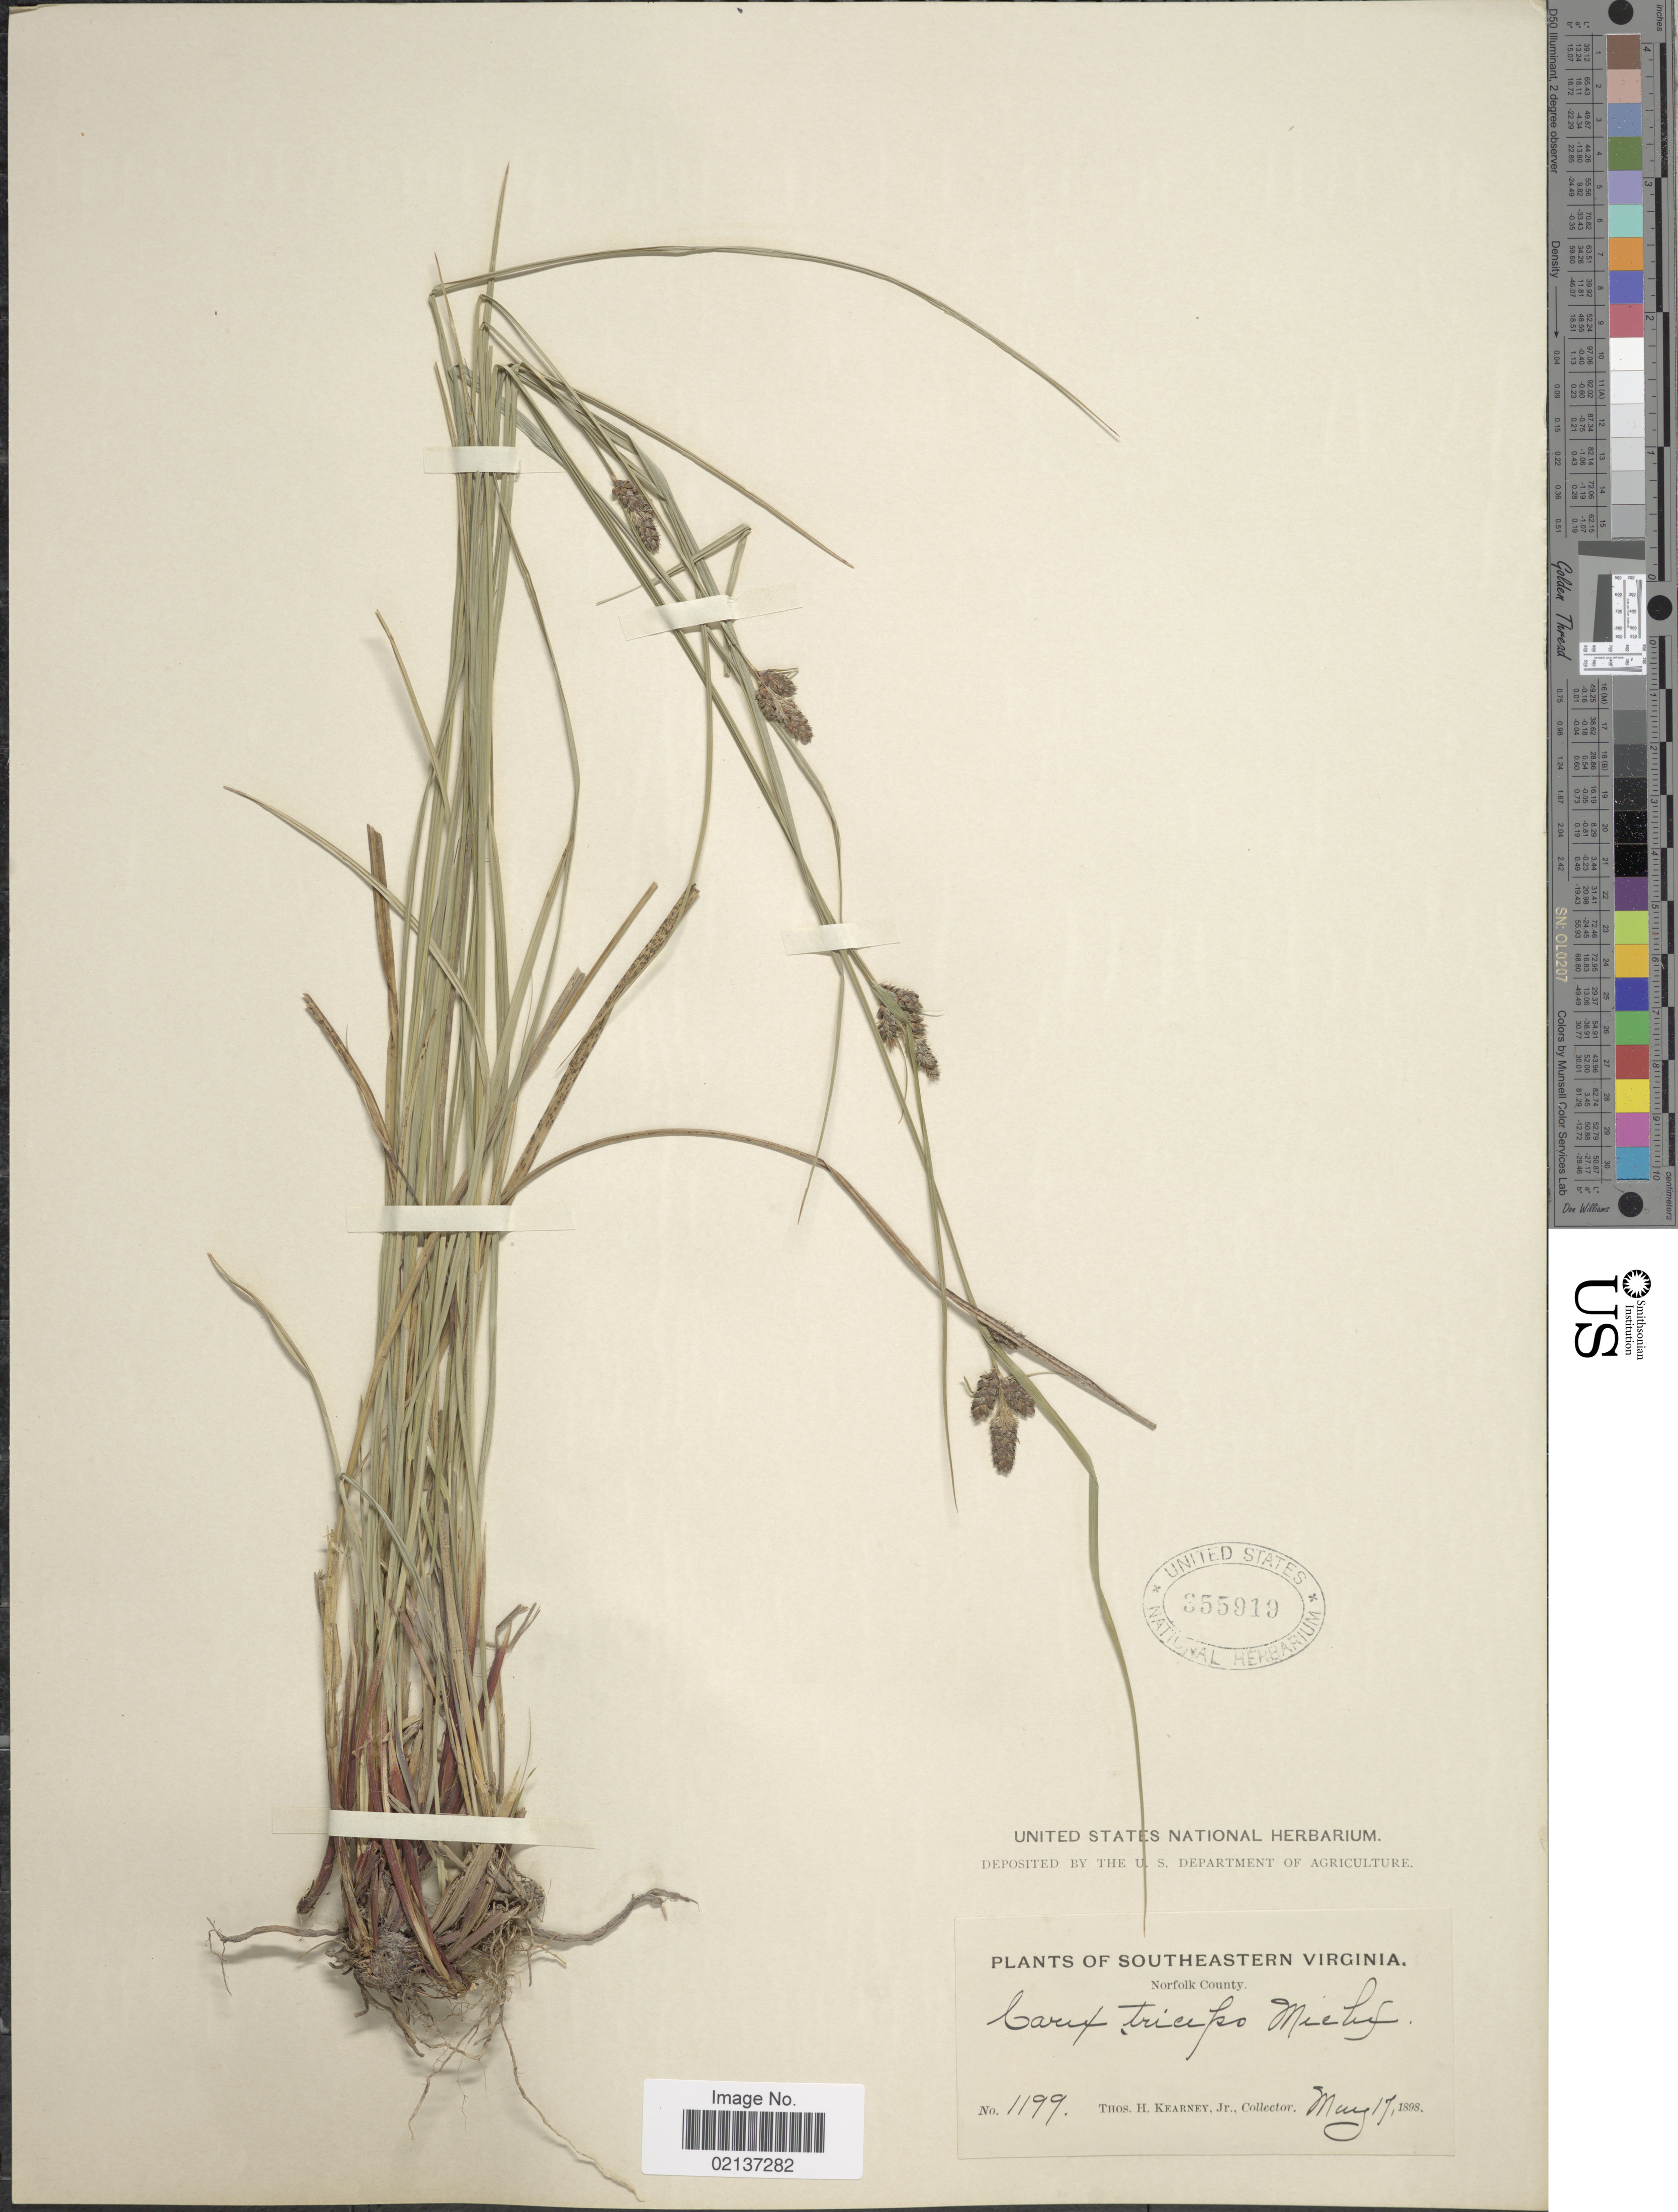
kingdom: Plantae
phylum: Tracheophyta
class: Liliopsida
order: Poales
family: Cyperaceae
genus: Carex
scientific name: Carex hirsutella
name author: Mack.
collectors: T. H. Kearney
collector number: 1199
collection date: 1898-05-17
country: United States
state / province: Virginia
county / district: City of Norfolk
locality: Southeastern Virginia, Norfolk County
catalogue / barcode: US 355919